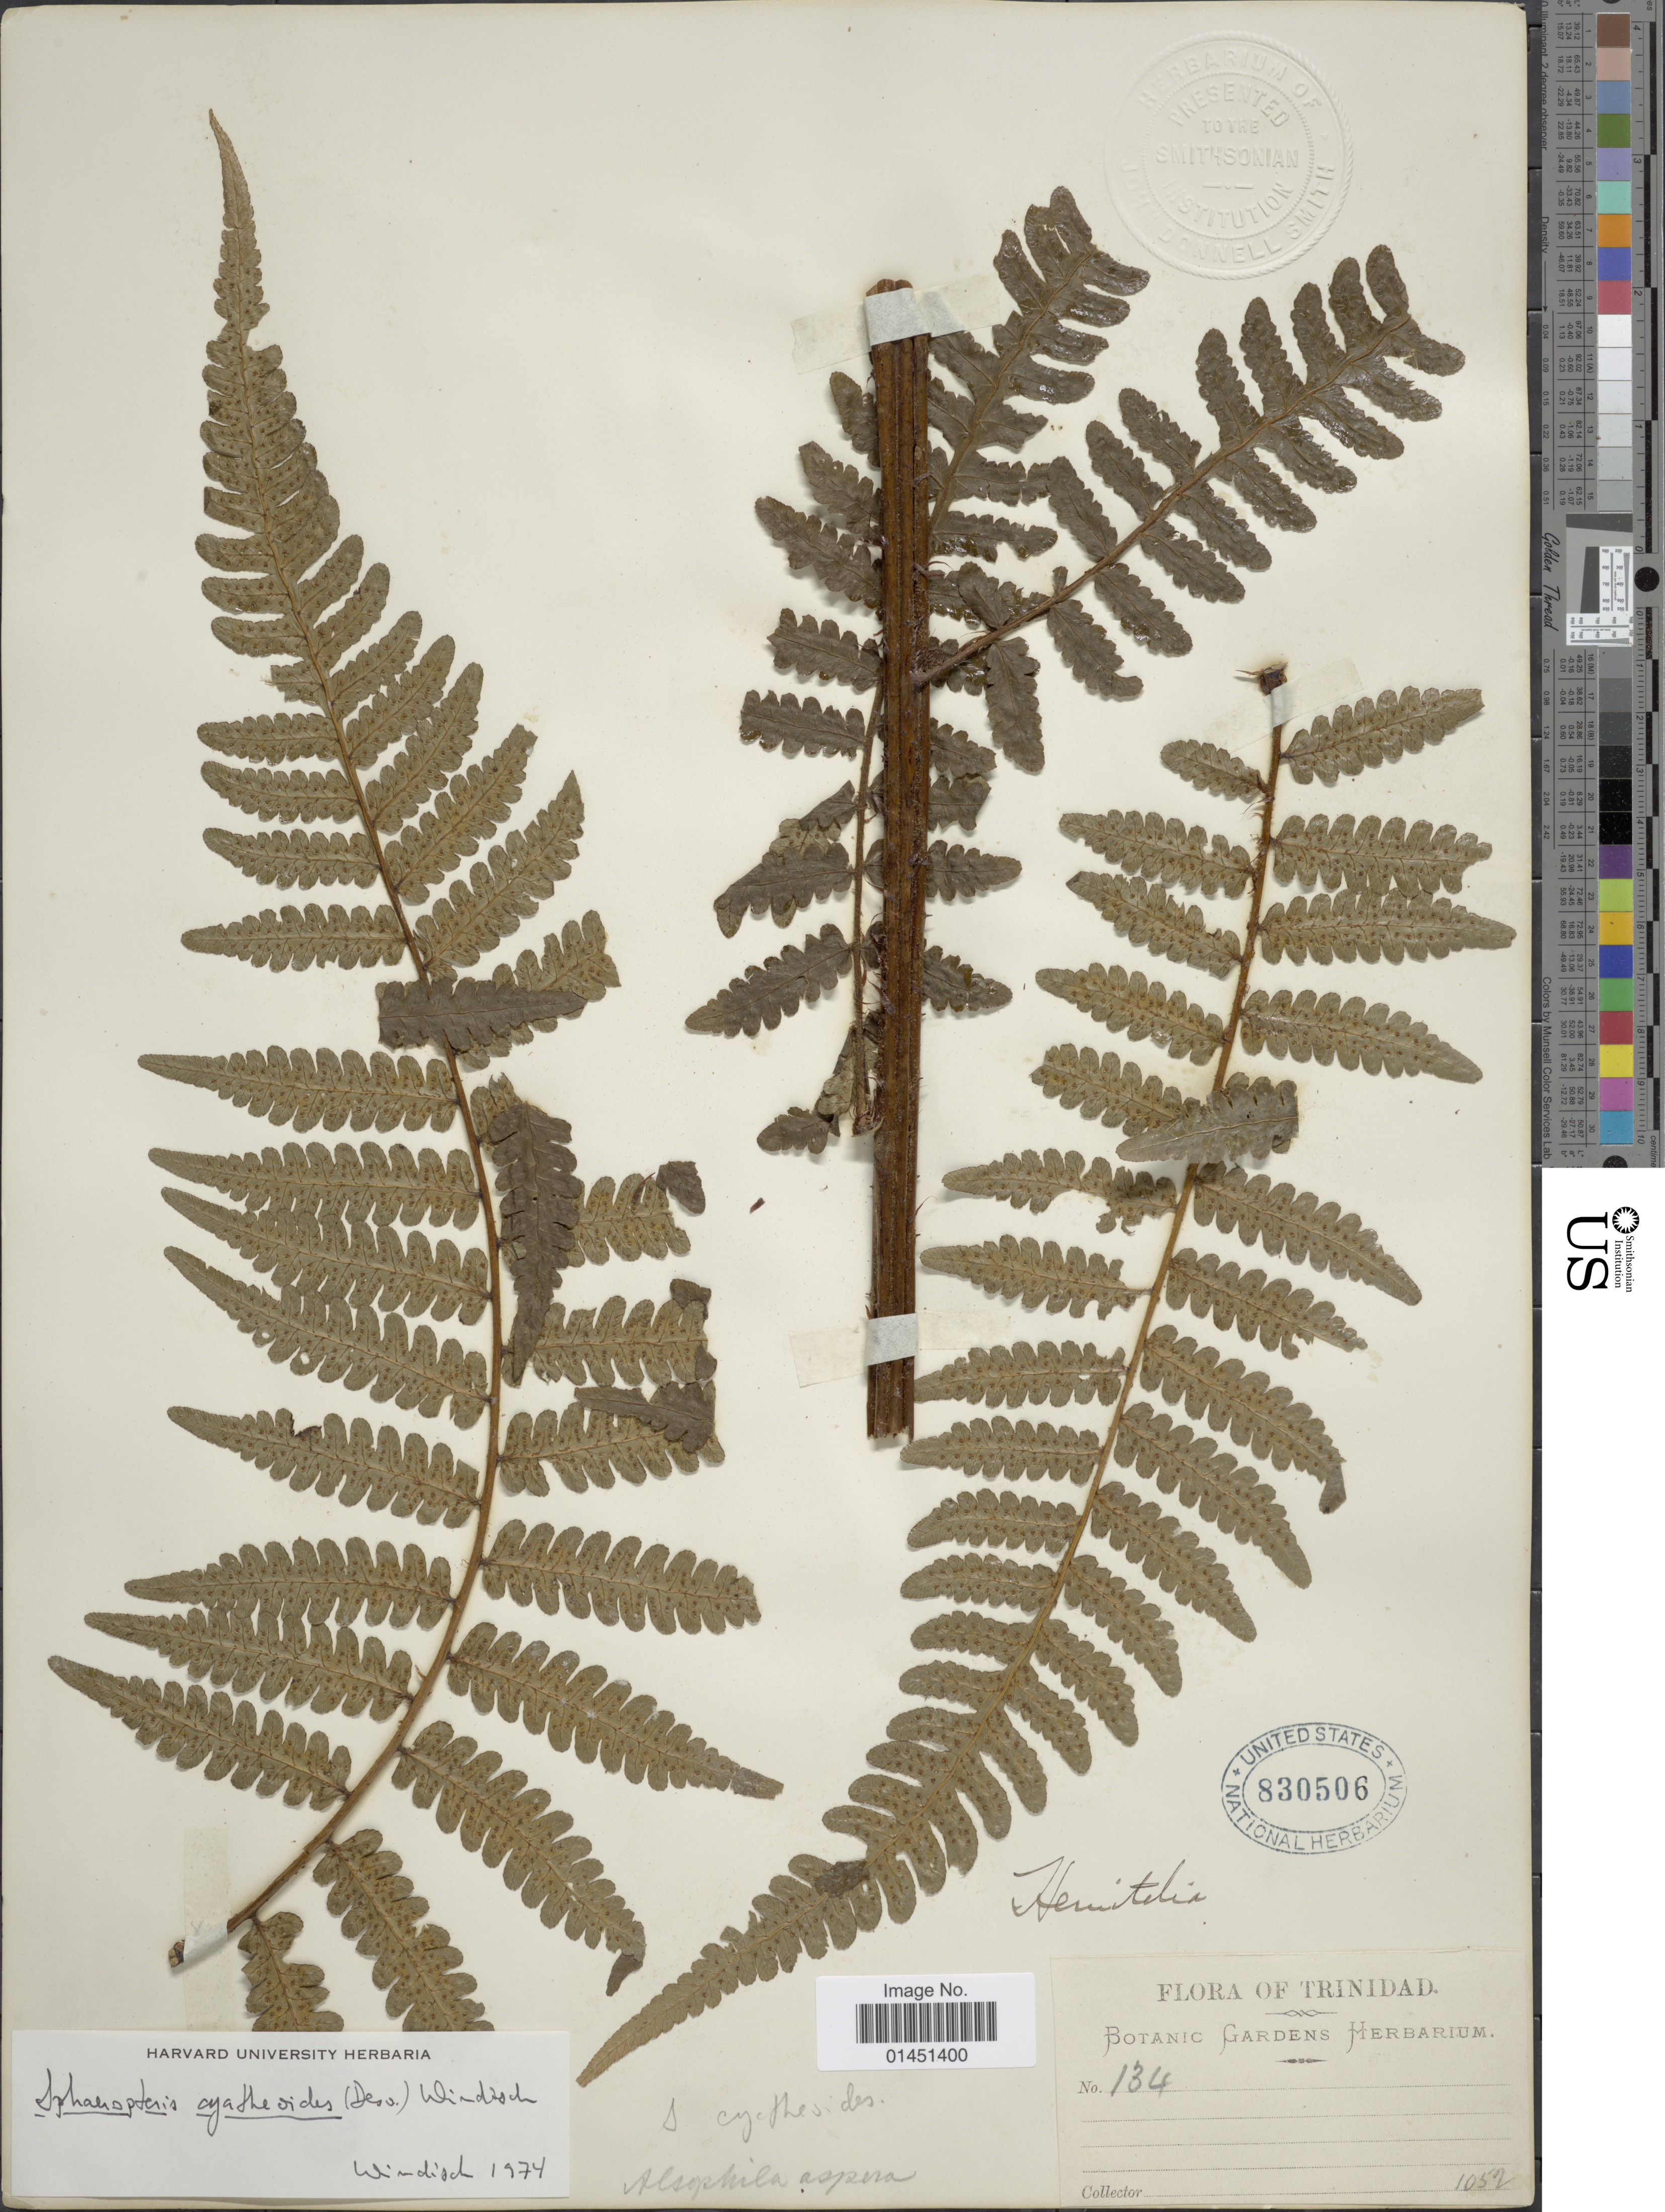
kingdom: Plantae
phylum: Tracheophyta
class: Polypodiopsida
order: Cyatheales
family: Cyatheaceae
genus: Cyathea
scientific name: Cyathea cyatheoides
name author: (Desv.) K.U. Kramer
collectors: ex herb. Botanic Gardens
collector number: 134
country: Trinidad and Tobago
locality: Trinidad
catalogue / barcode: US 830506